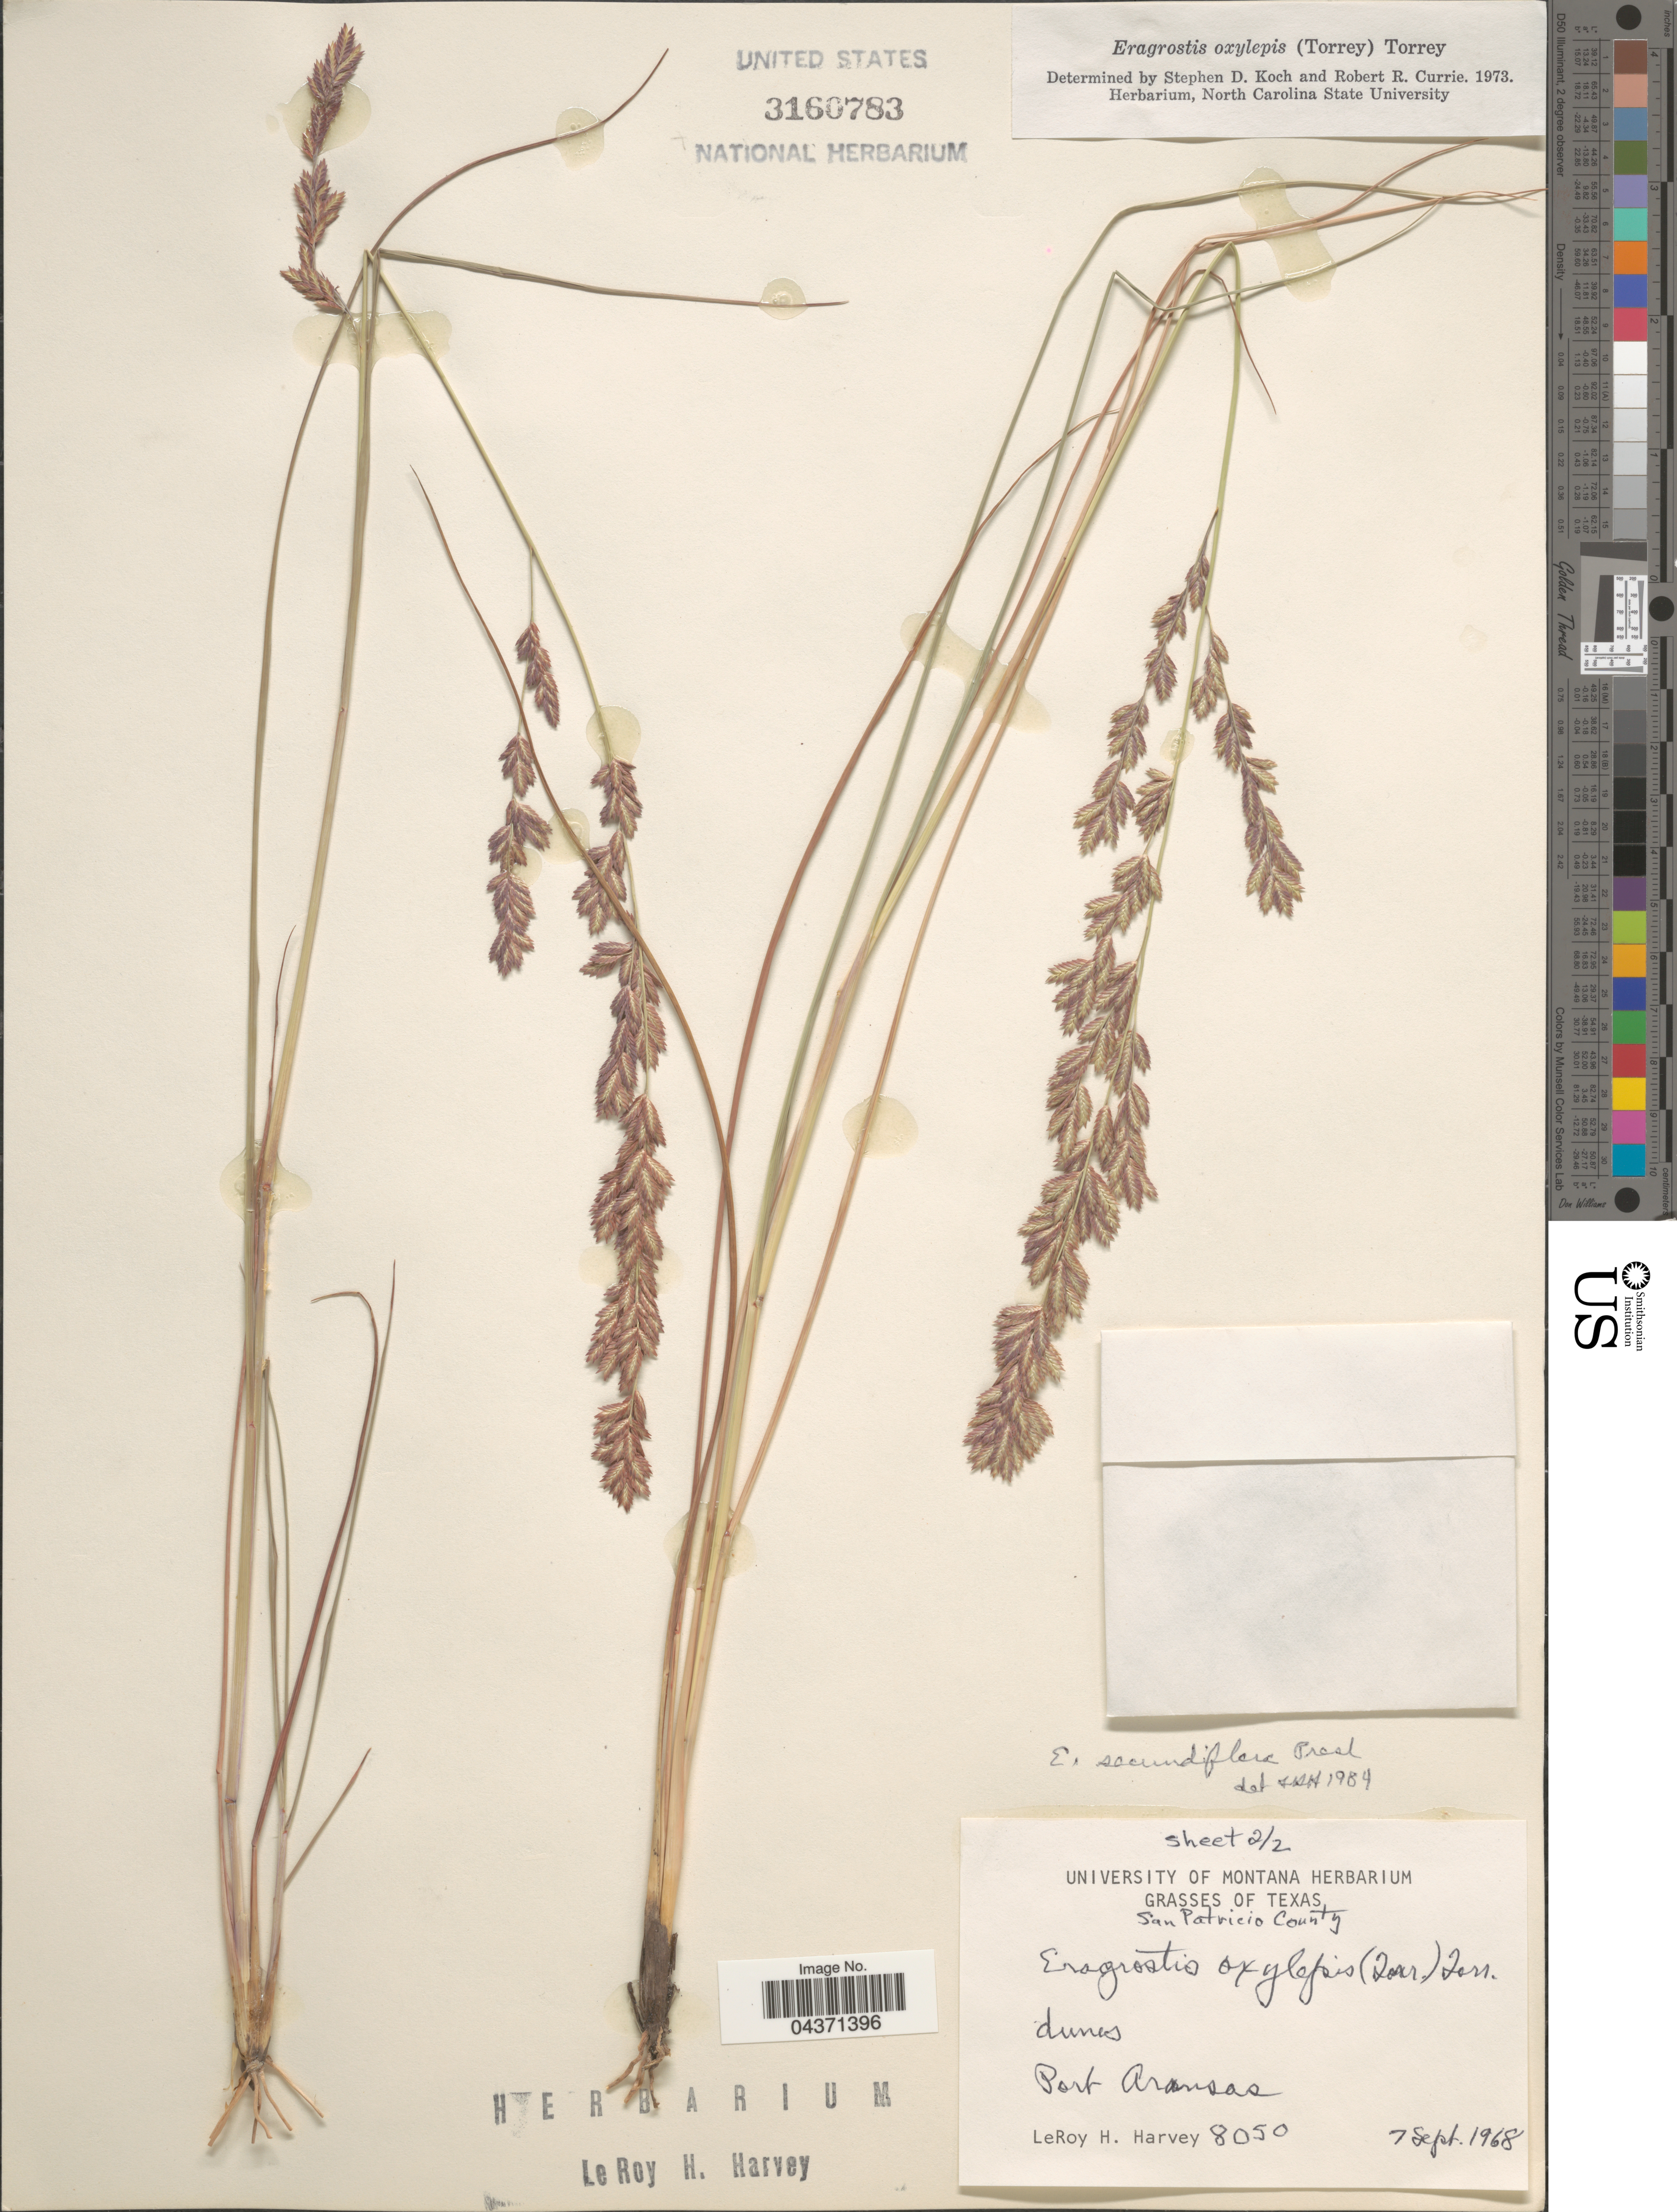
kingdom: Plantae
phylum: Tracheophyta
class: Liliopsida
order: Poales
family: Poaceae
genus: Eragrostis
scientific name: Eragrostis secundiflora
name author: J. Presl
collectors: L. H. Harvey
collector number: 8050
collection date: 1968-09-07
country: United States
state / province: Texas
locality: San Patricio County. Port Aransas.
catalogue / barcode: US 3160783